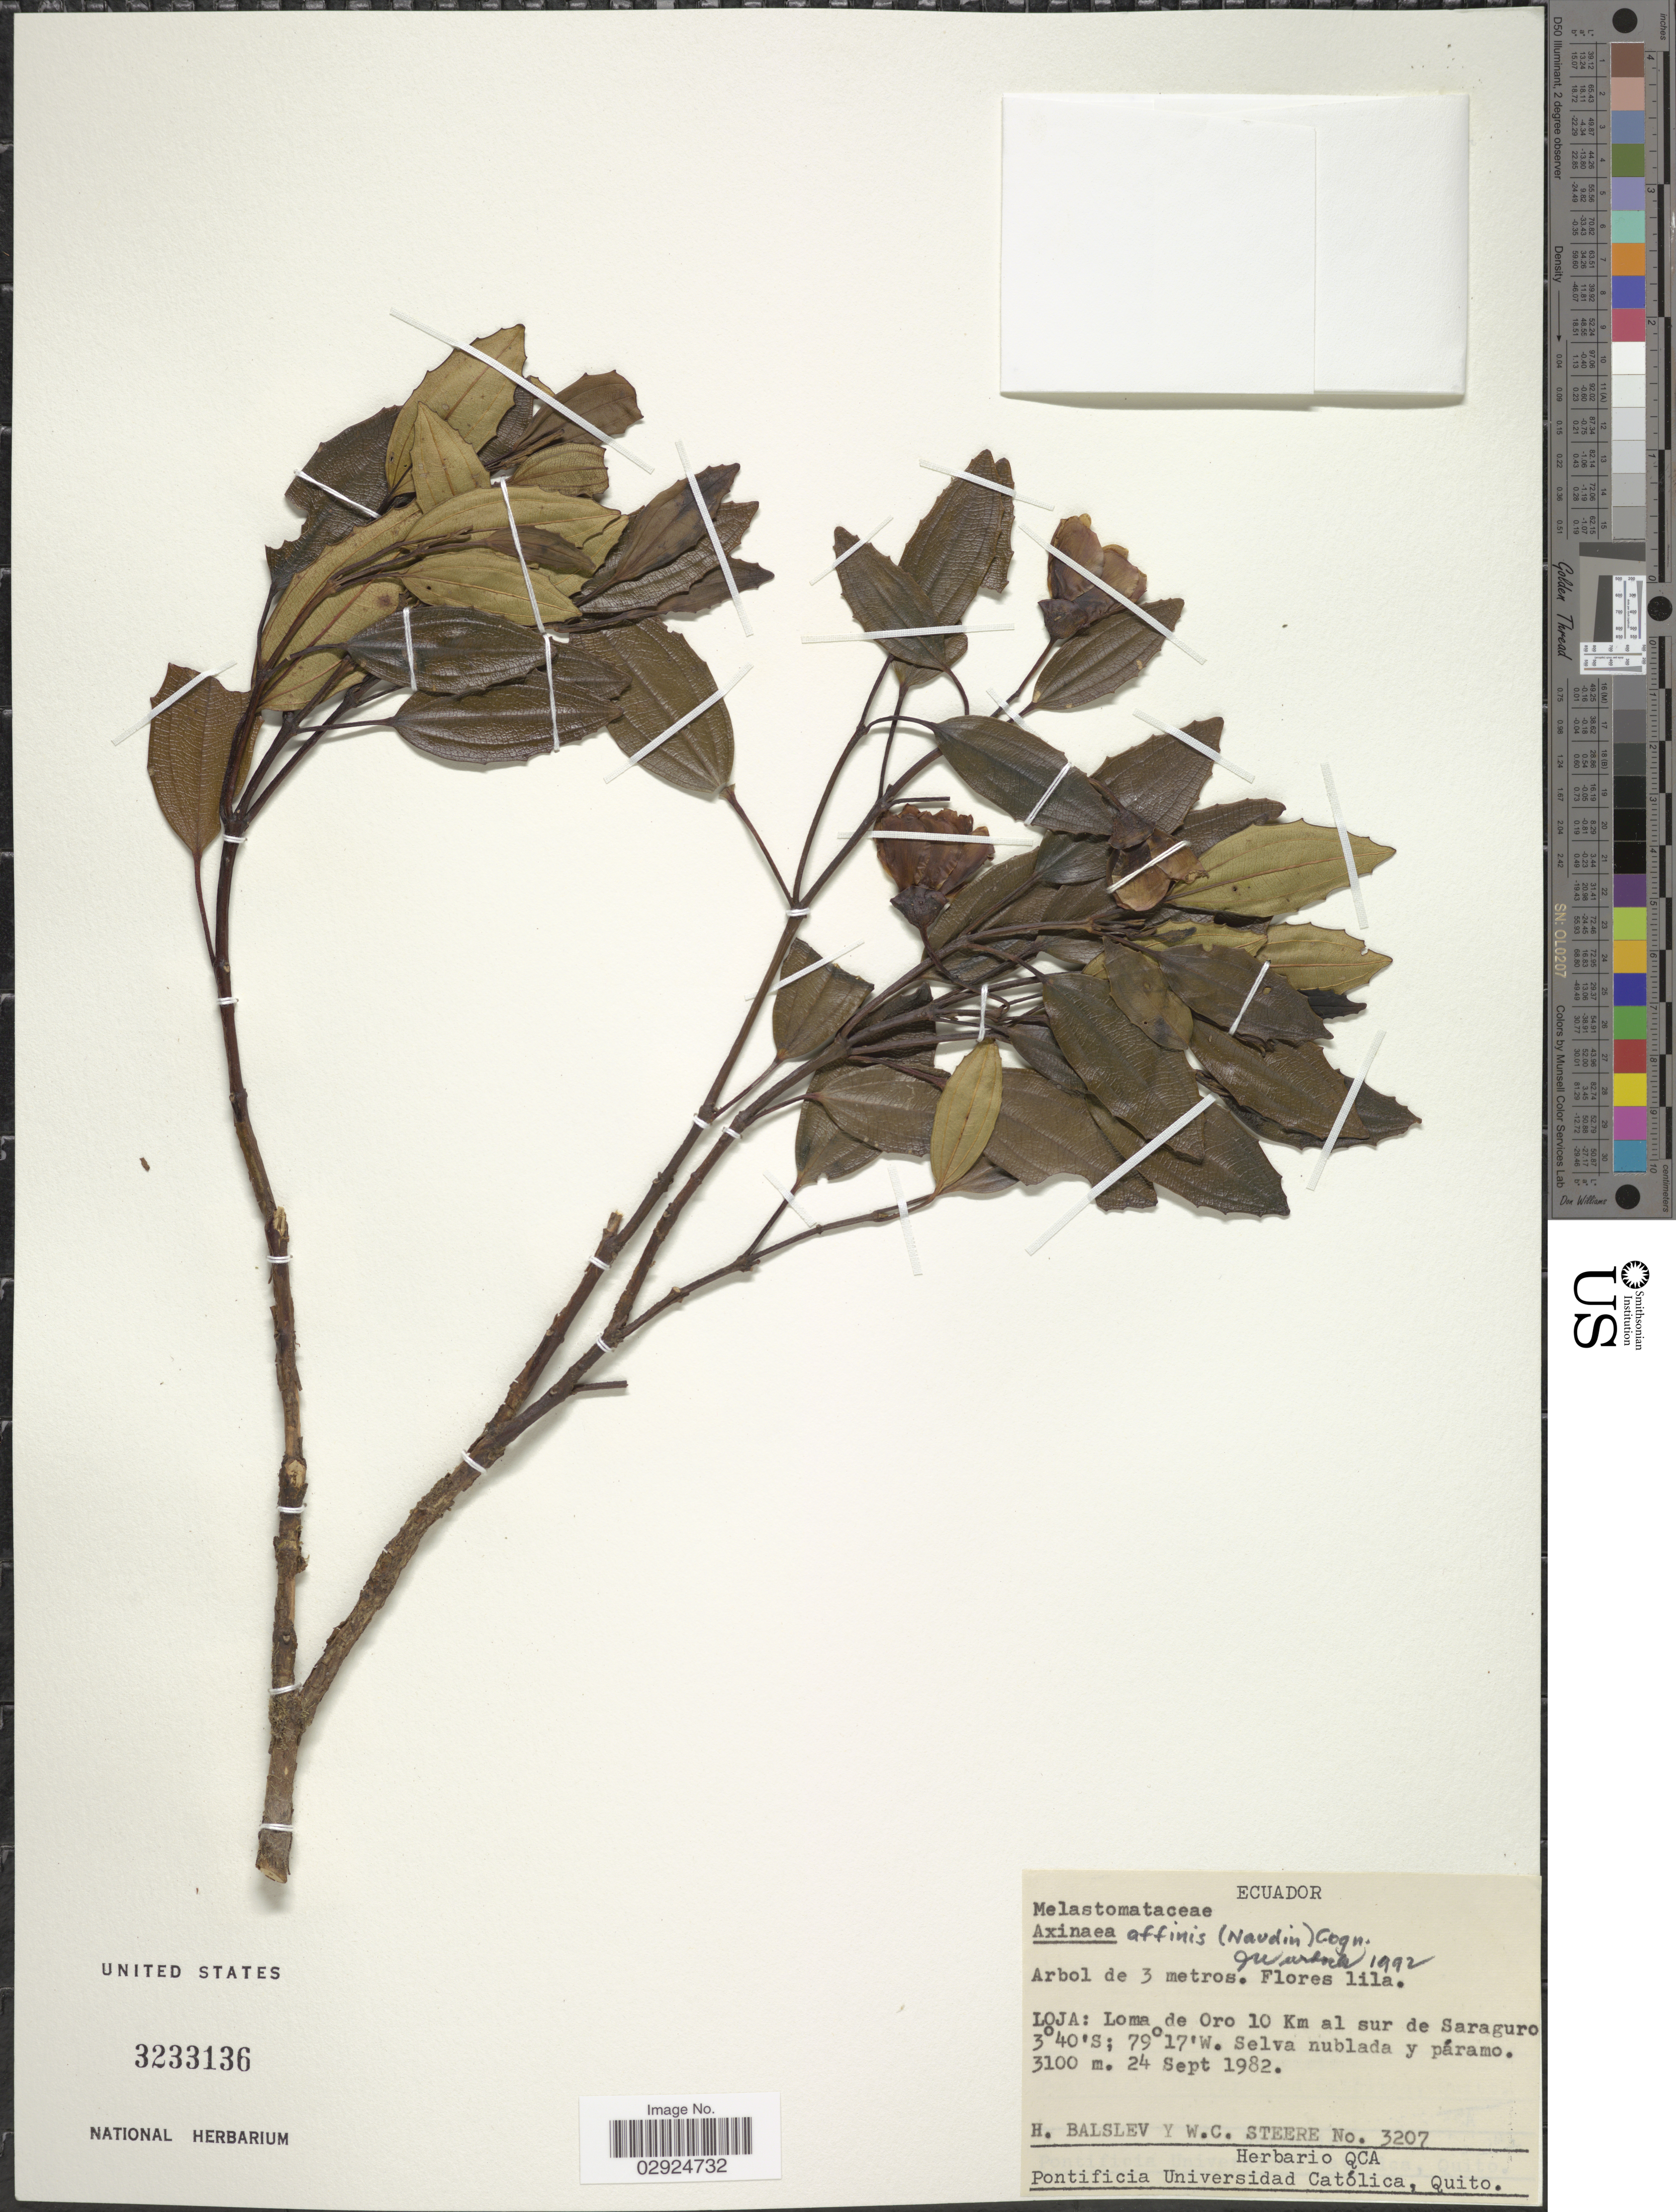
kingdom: Plantae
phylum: Tracheophyta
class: Magnoliopsida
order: Myrtales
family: Melastomataceae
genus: Axinaea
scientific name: Axinaea affinis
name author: (Naudin) Cogn.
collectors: H. Balslev & W. C. Steere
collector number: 3207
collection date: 1982-09-24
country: Ecuador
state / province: Loja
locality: Loja: Loma de Oro 10 Km al sur de Saraguro.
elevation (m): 3100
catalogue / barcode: US 3233136